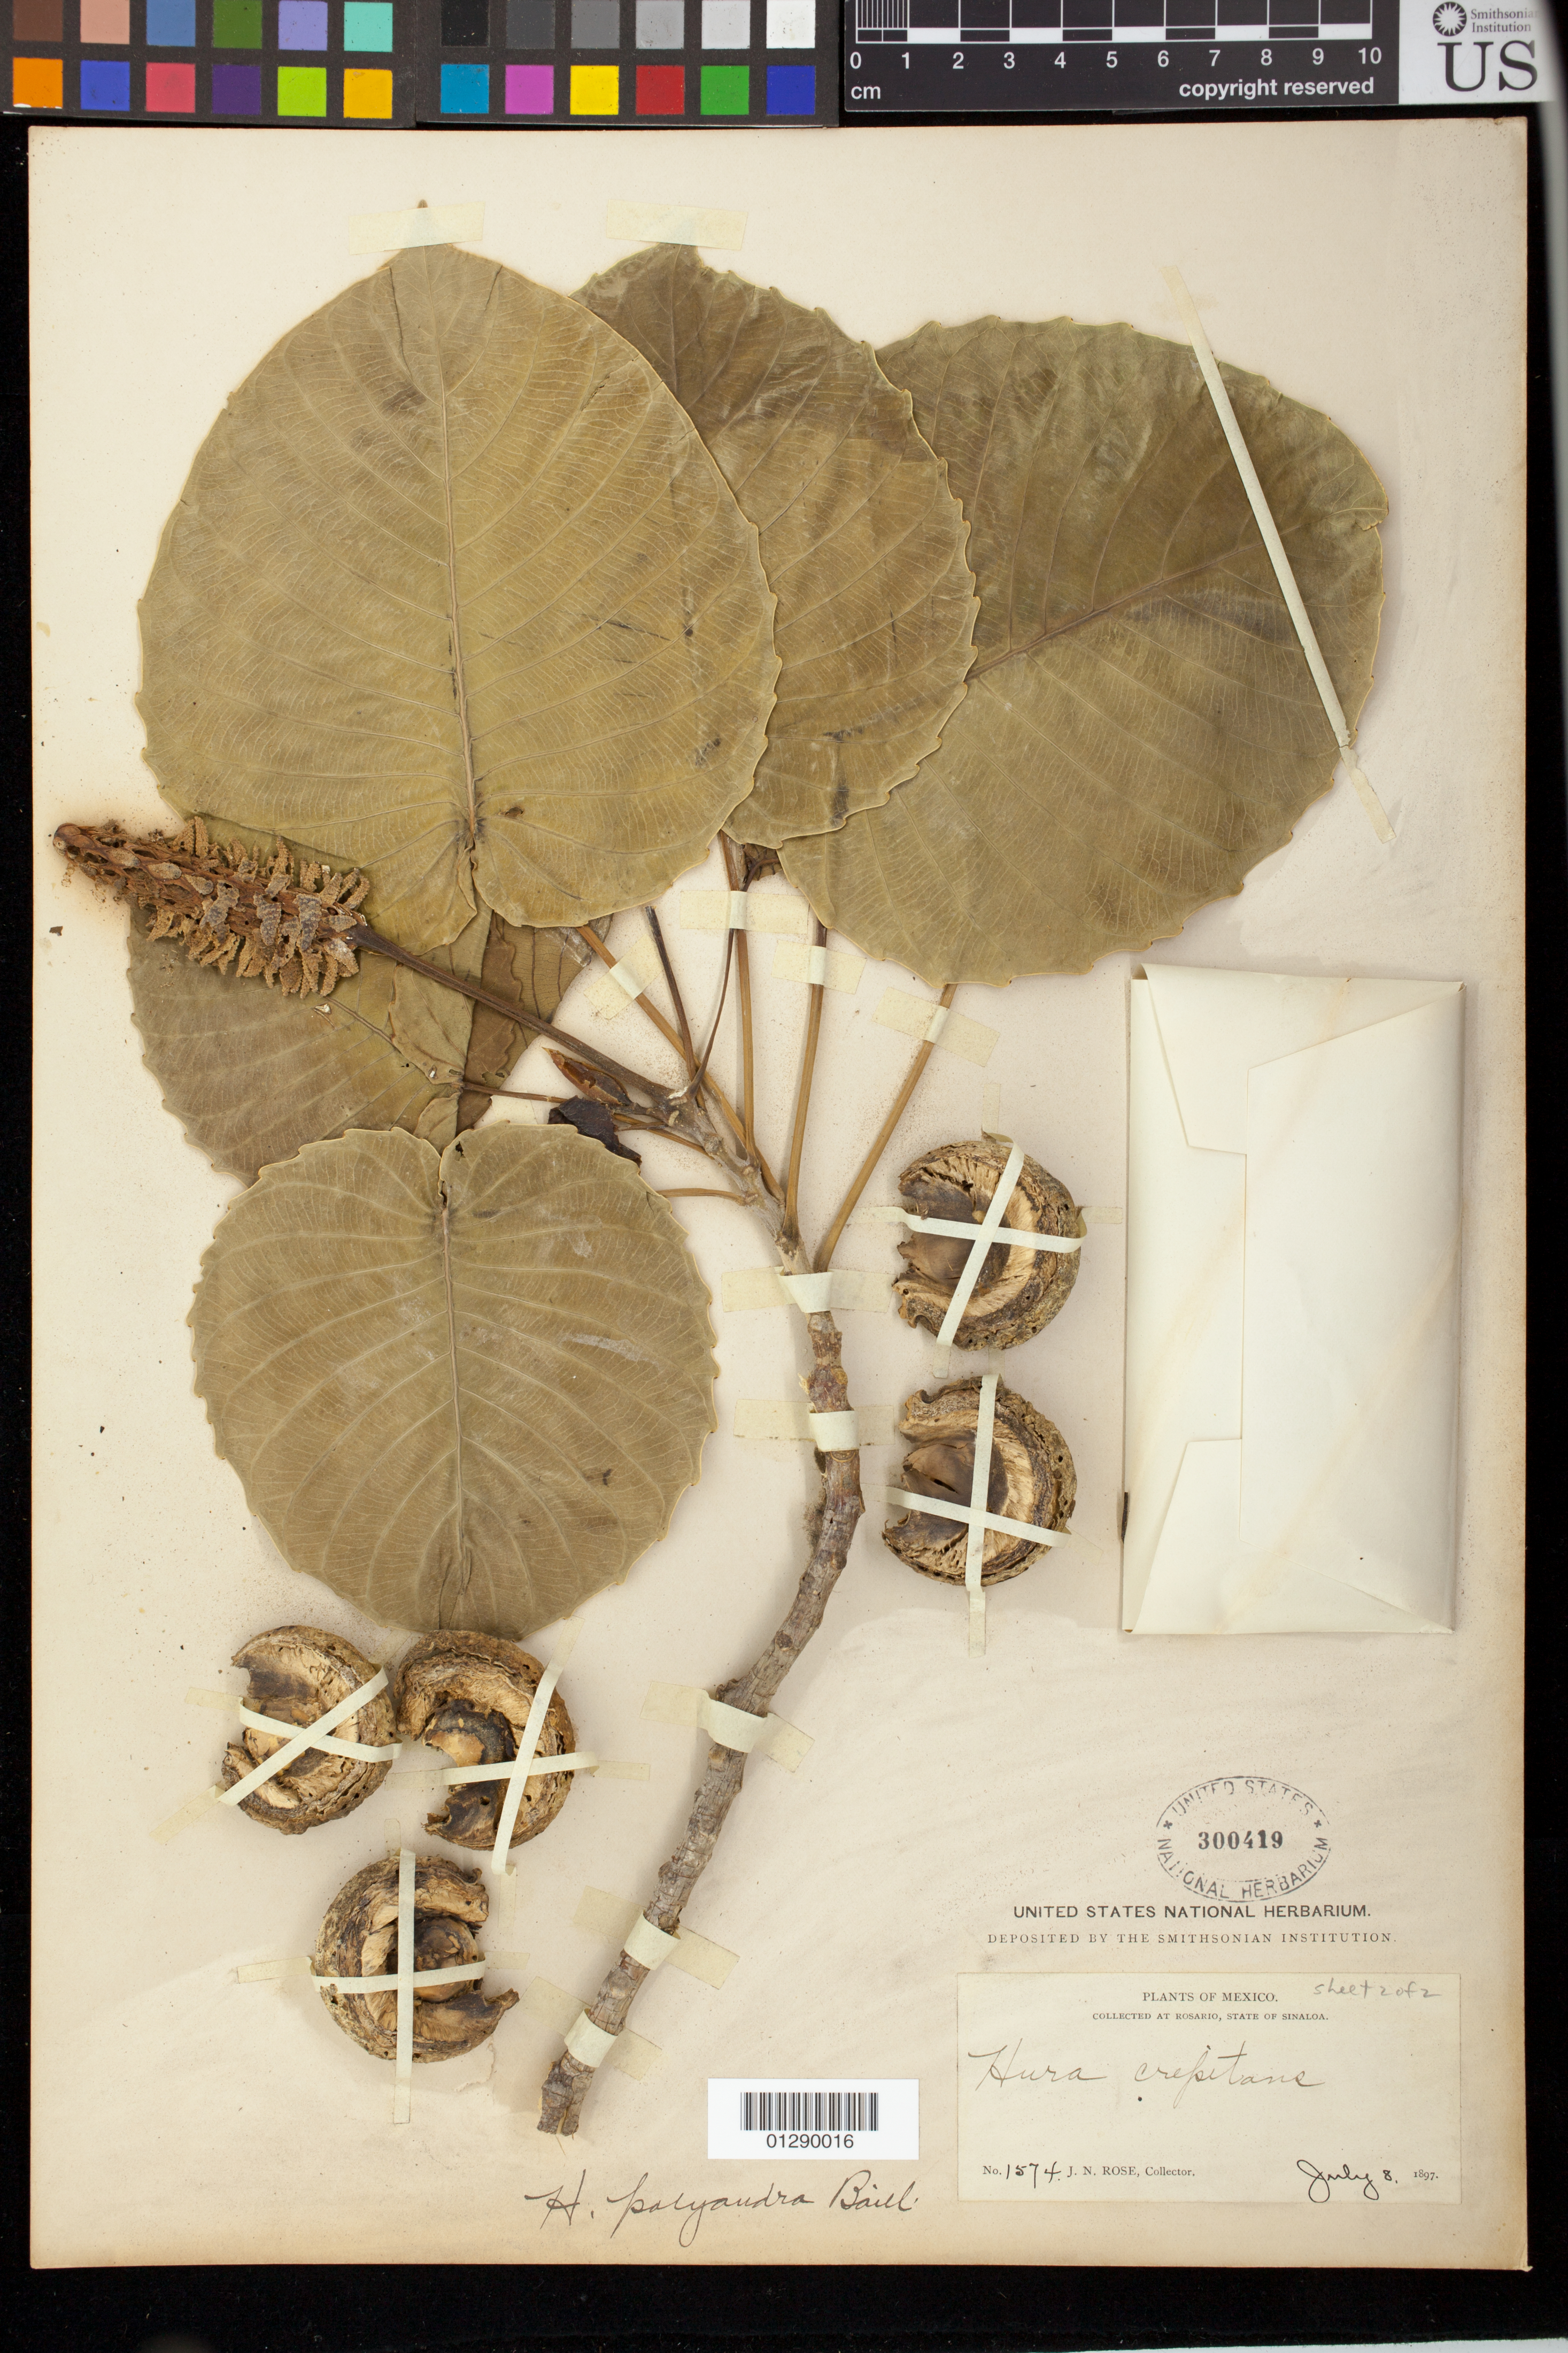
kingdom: Plantae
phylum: Tracheophyta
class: Magnoliopsida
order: Malpighiales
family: Euphorbiaceae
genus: Hura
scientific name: Hura polyandra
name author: Baill.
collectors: J. N. Rose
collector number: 1574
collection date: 1897-07-08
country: Mexico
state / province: Sinaloa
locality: Rosario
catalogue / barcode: US 300419